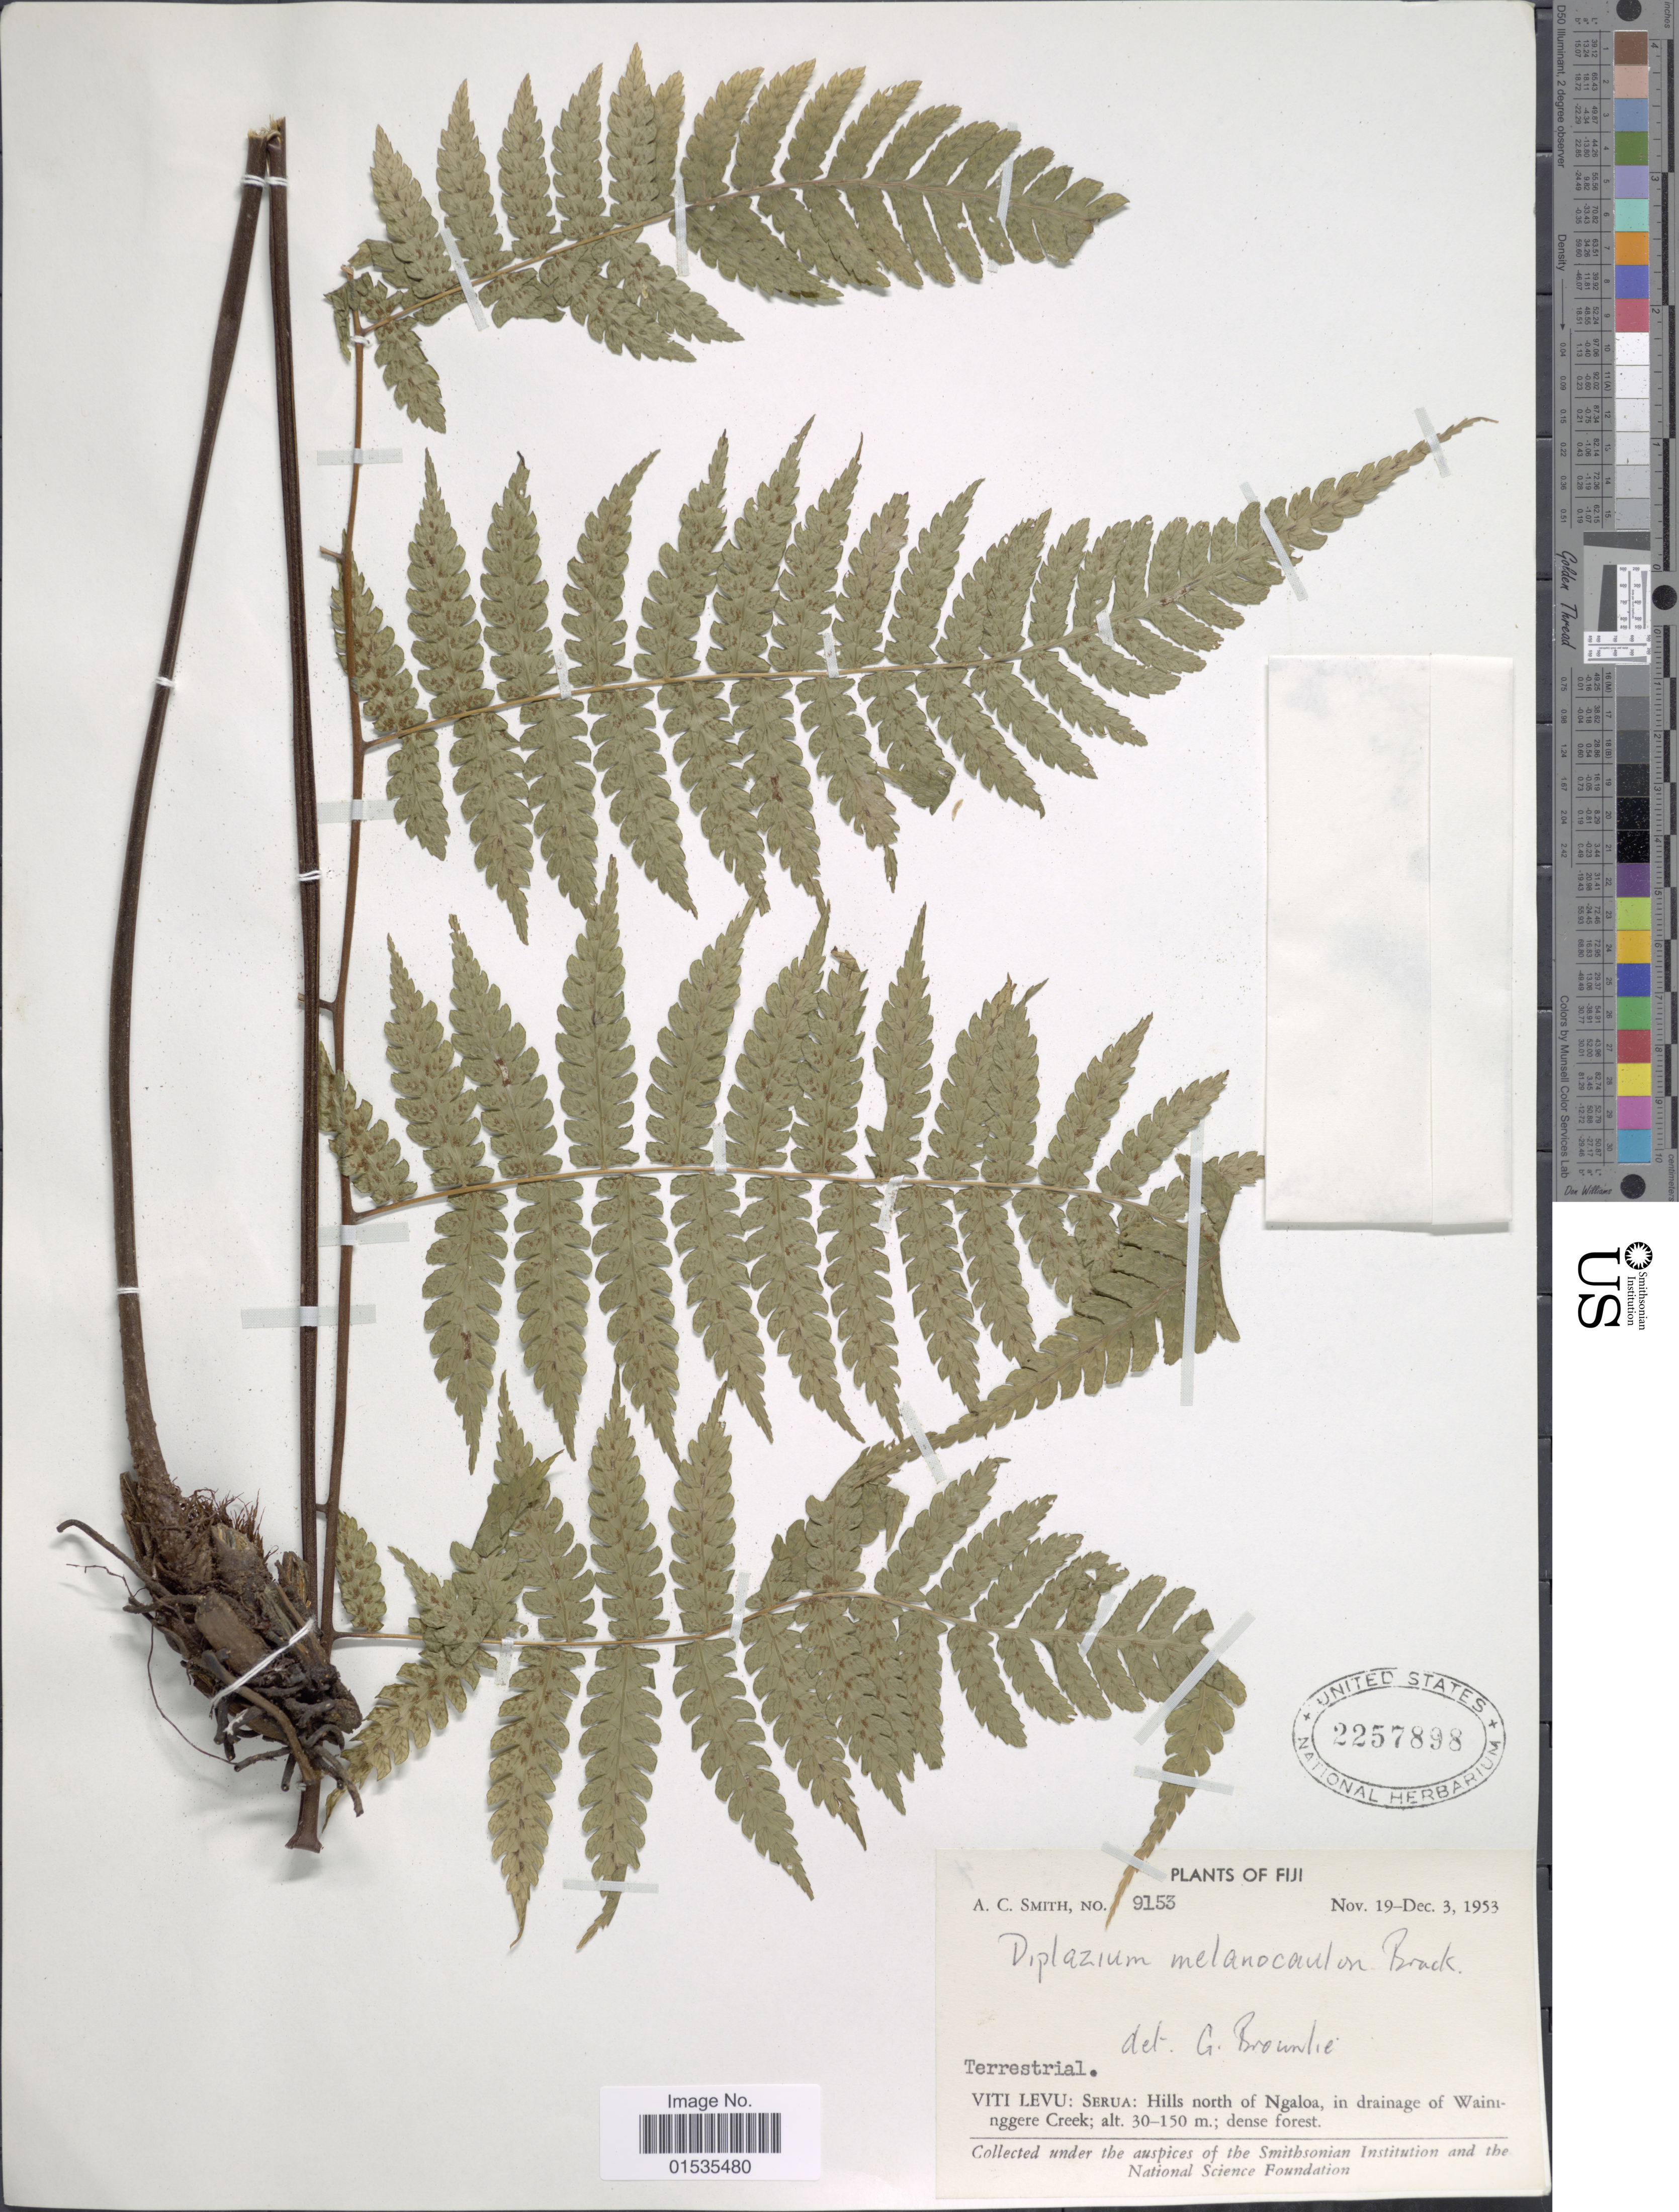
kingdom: Plantae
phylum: Tracheophyta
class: Polypodiopsida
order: Polypodiales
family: Athyriaceae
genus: Diplazium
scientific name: Diplazium melanocaulon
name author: Brack. in Wilkes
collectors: A. C. Smith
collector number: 9153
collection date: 1953-11-19/1953-12-03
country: Fiji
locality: Viti Levu: Serua: Hills north of Ngaloa, in drainage of Waininggere Creek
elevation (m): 30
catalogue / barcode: US 2257898